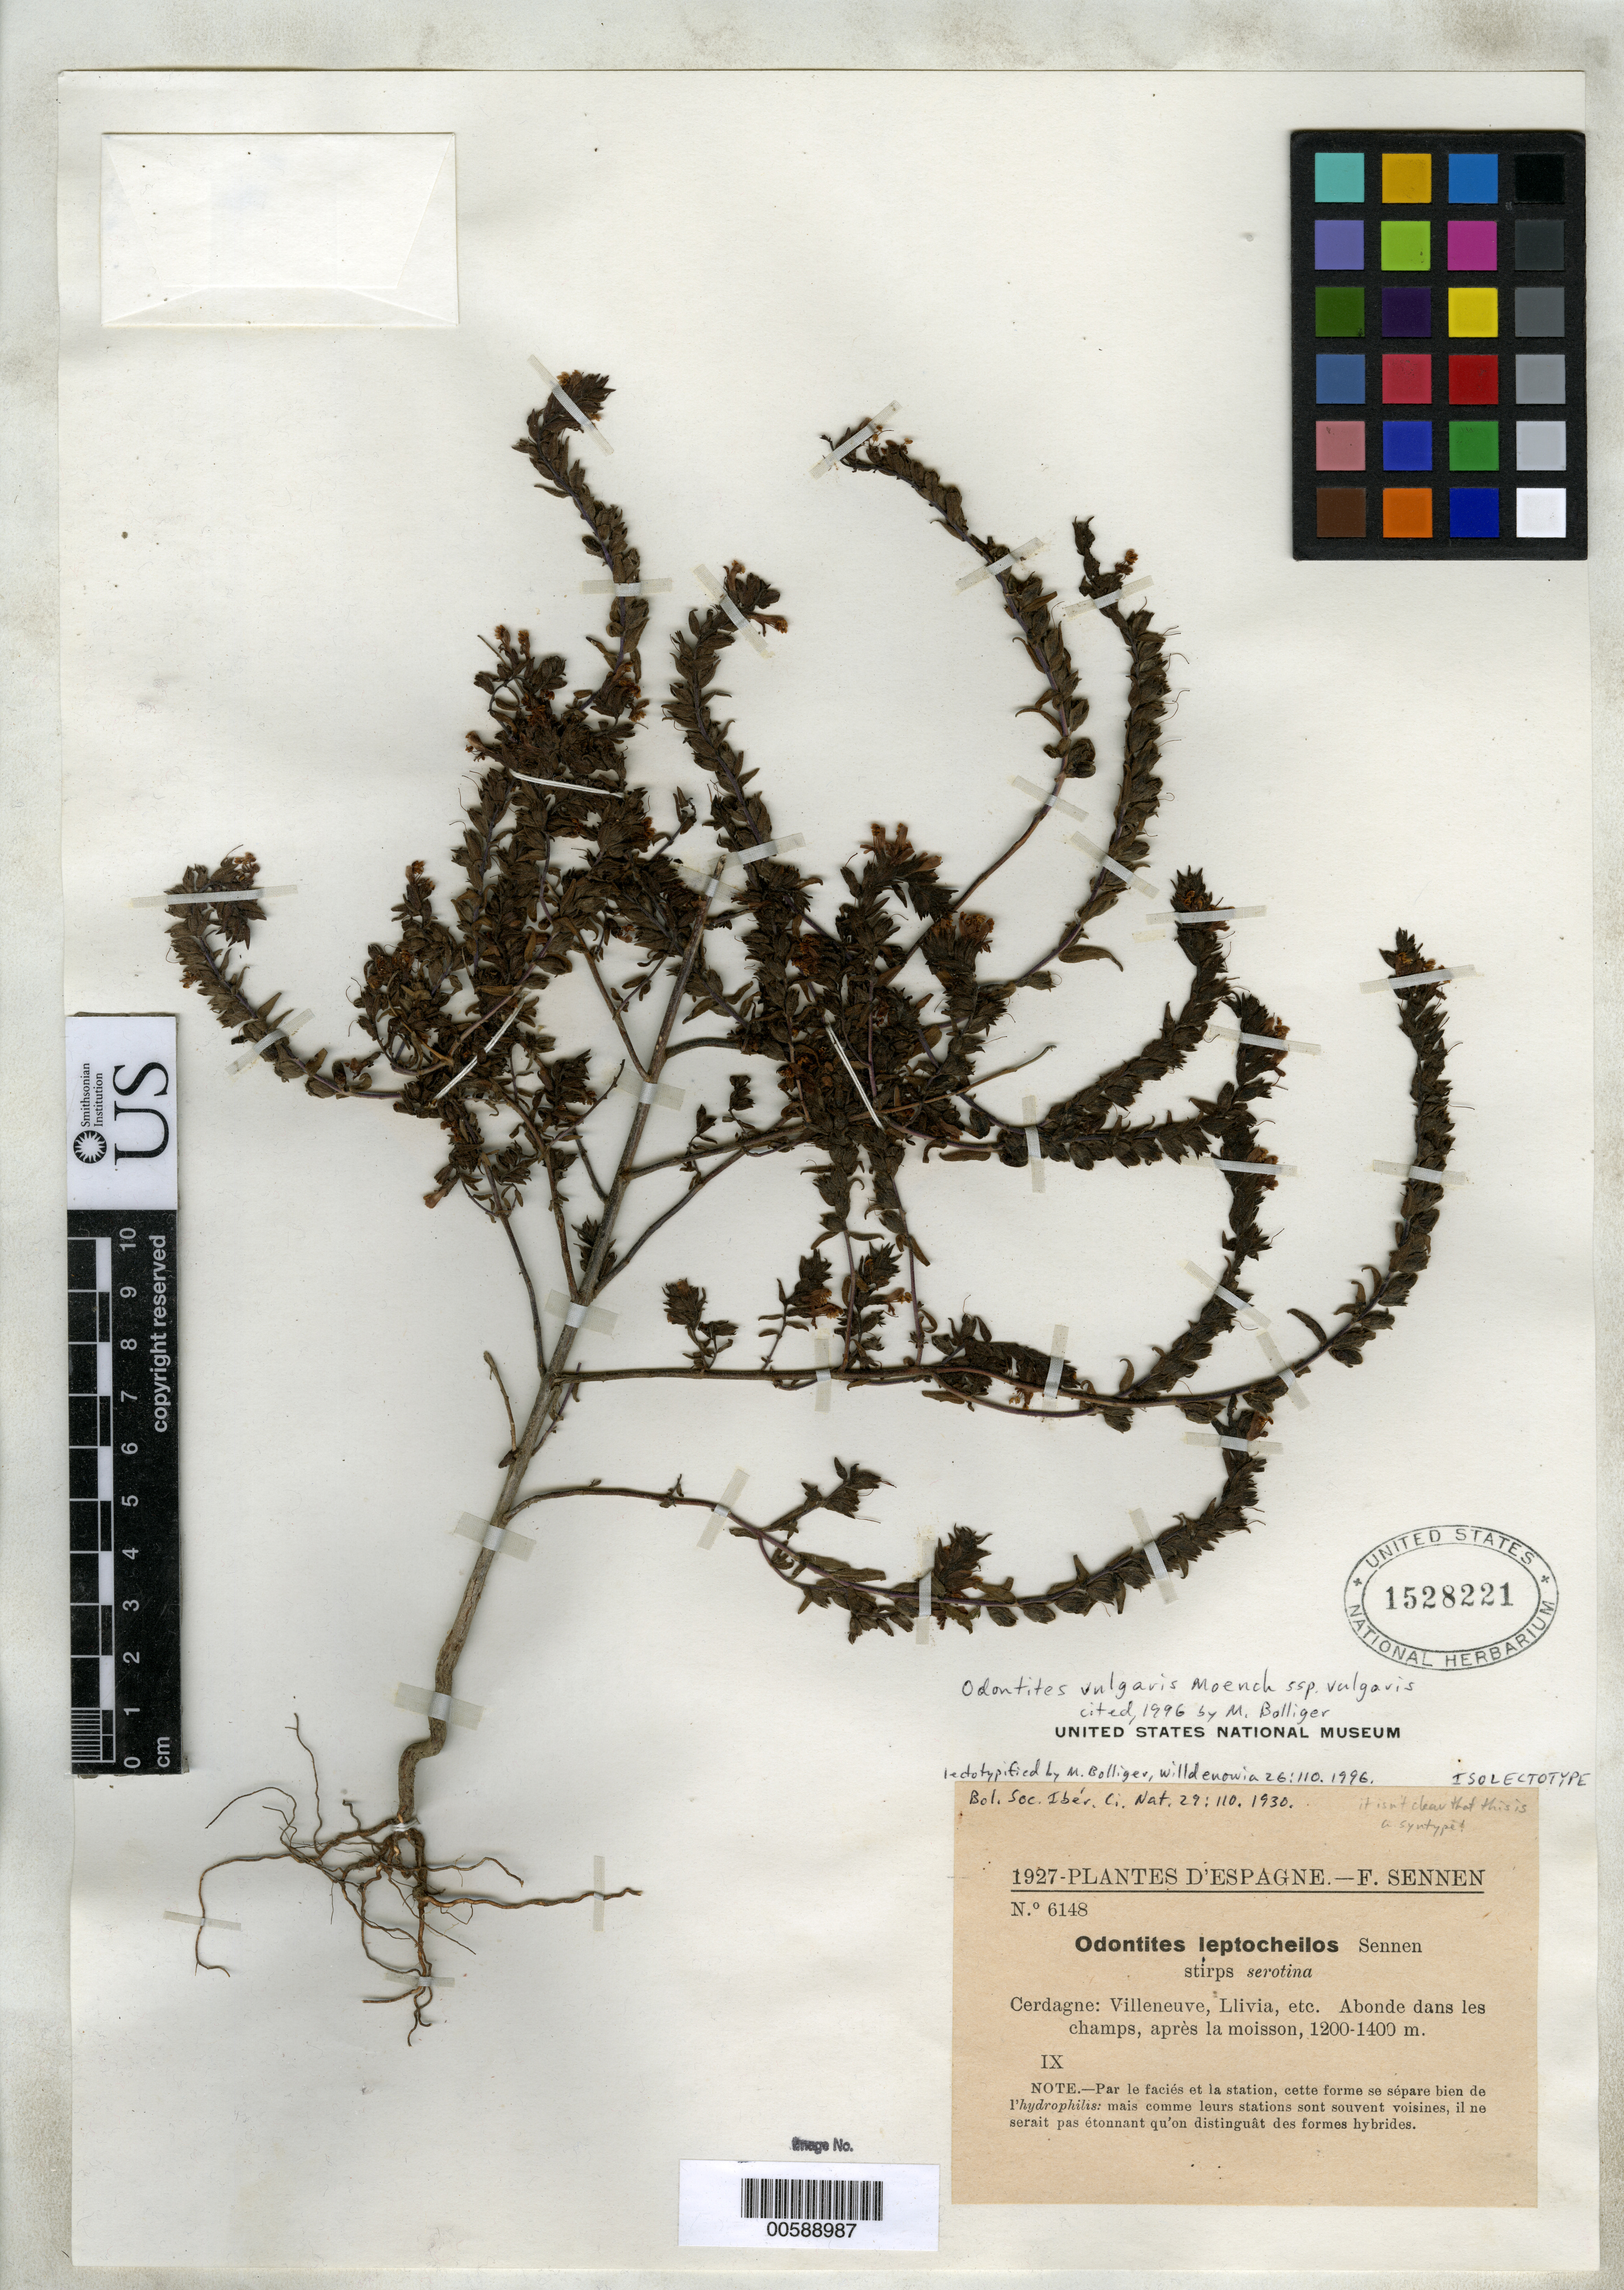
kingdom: Plantae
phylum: Tracheophyta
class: Magnoliopsida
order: Lamiales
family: Orobanchaceae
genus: Odontites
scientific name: Odontites leptocheilos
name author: Sennen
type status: Isolectotype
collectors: E. Blanc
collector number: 6148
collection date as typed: Sep 1927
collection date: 1927-09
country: France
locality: Cerdagne, Villeneuve, llivia, Abondedans les Champs, apres La Moissin.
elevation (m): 1200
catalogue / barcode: US 1528221